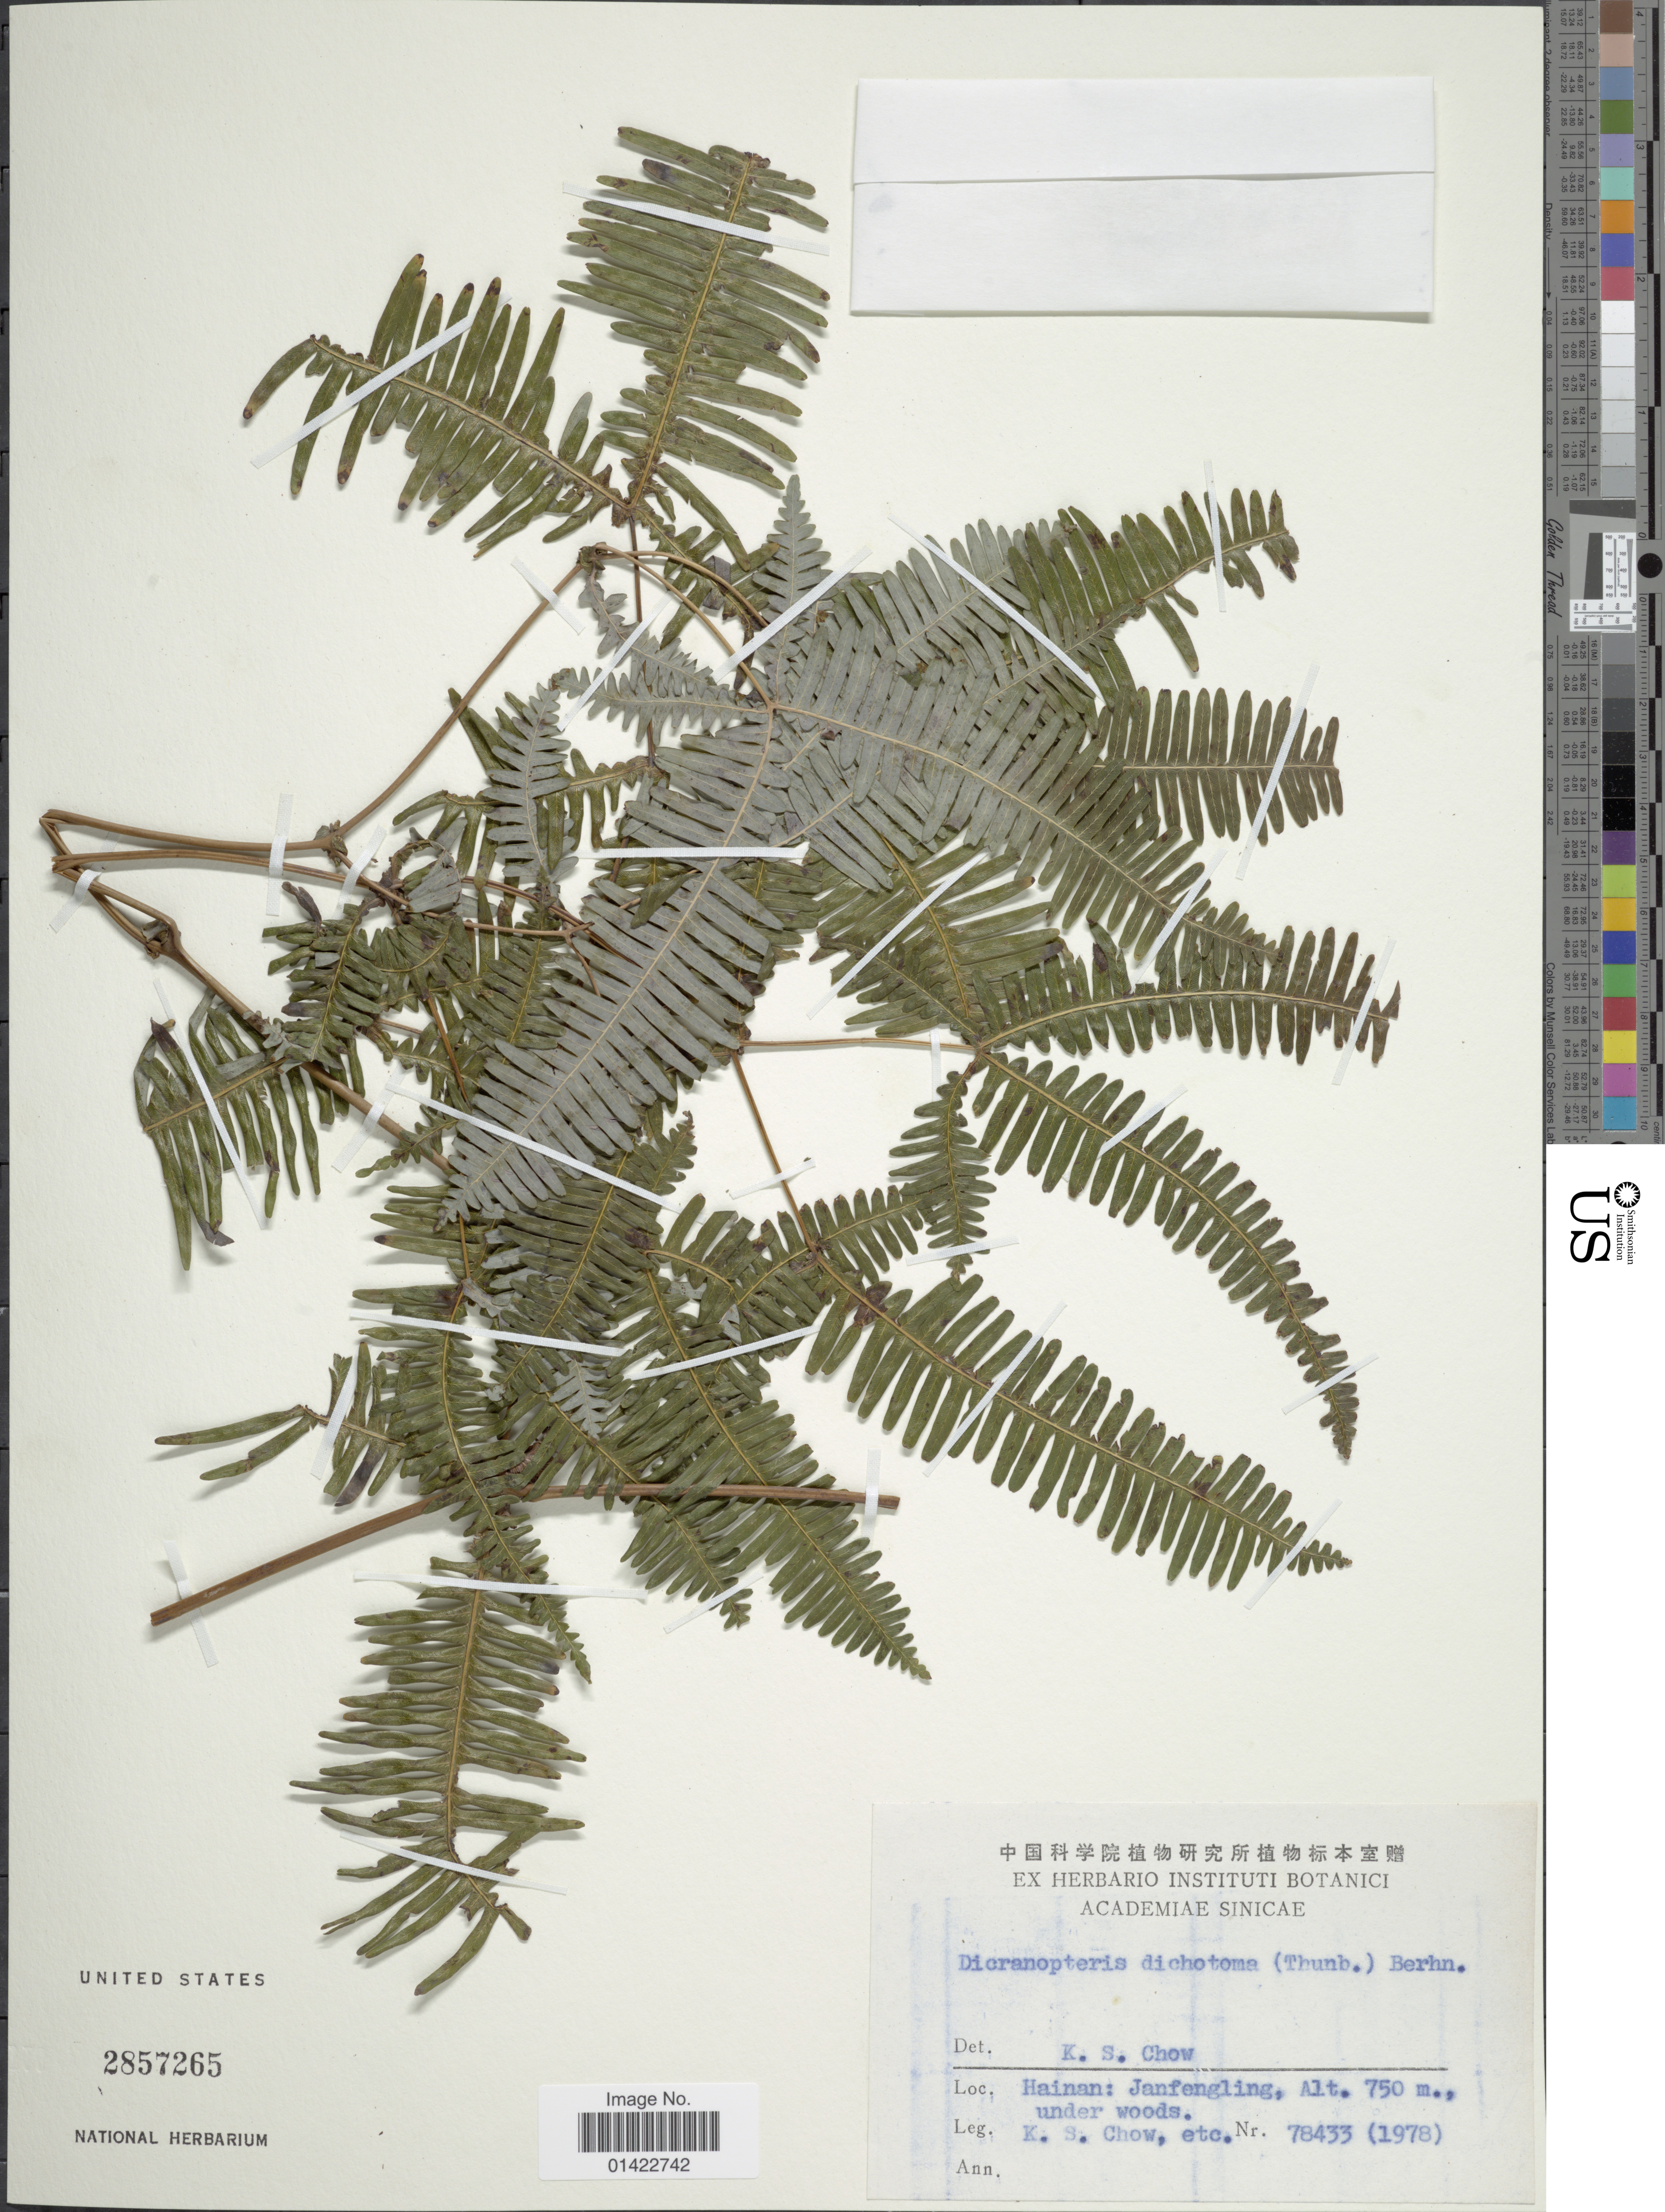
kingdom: Plantae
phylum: Tracheophyta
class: Polypodiopsida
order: Gleicheniales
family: Gleicheniaceae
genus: Sticherus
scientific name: Sticherus dichotomus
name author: (L.) Copel.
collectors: K. S. Chow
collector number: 78433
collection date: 1978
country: China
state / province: Hainan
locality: Janfengling. Under woods.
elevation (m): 750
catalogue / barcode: US 2857265